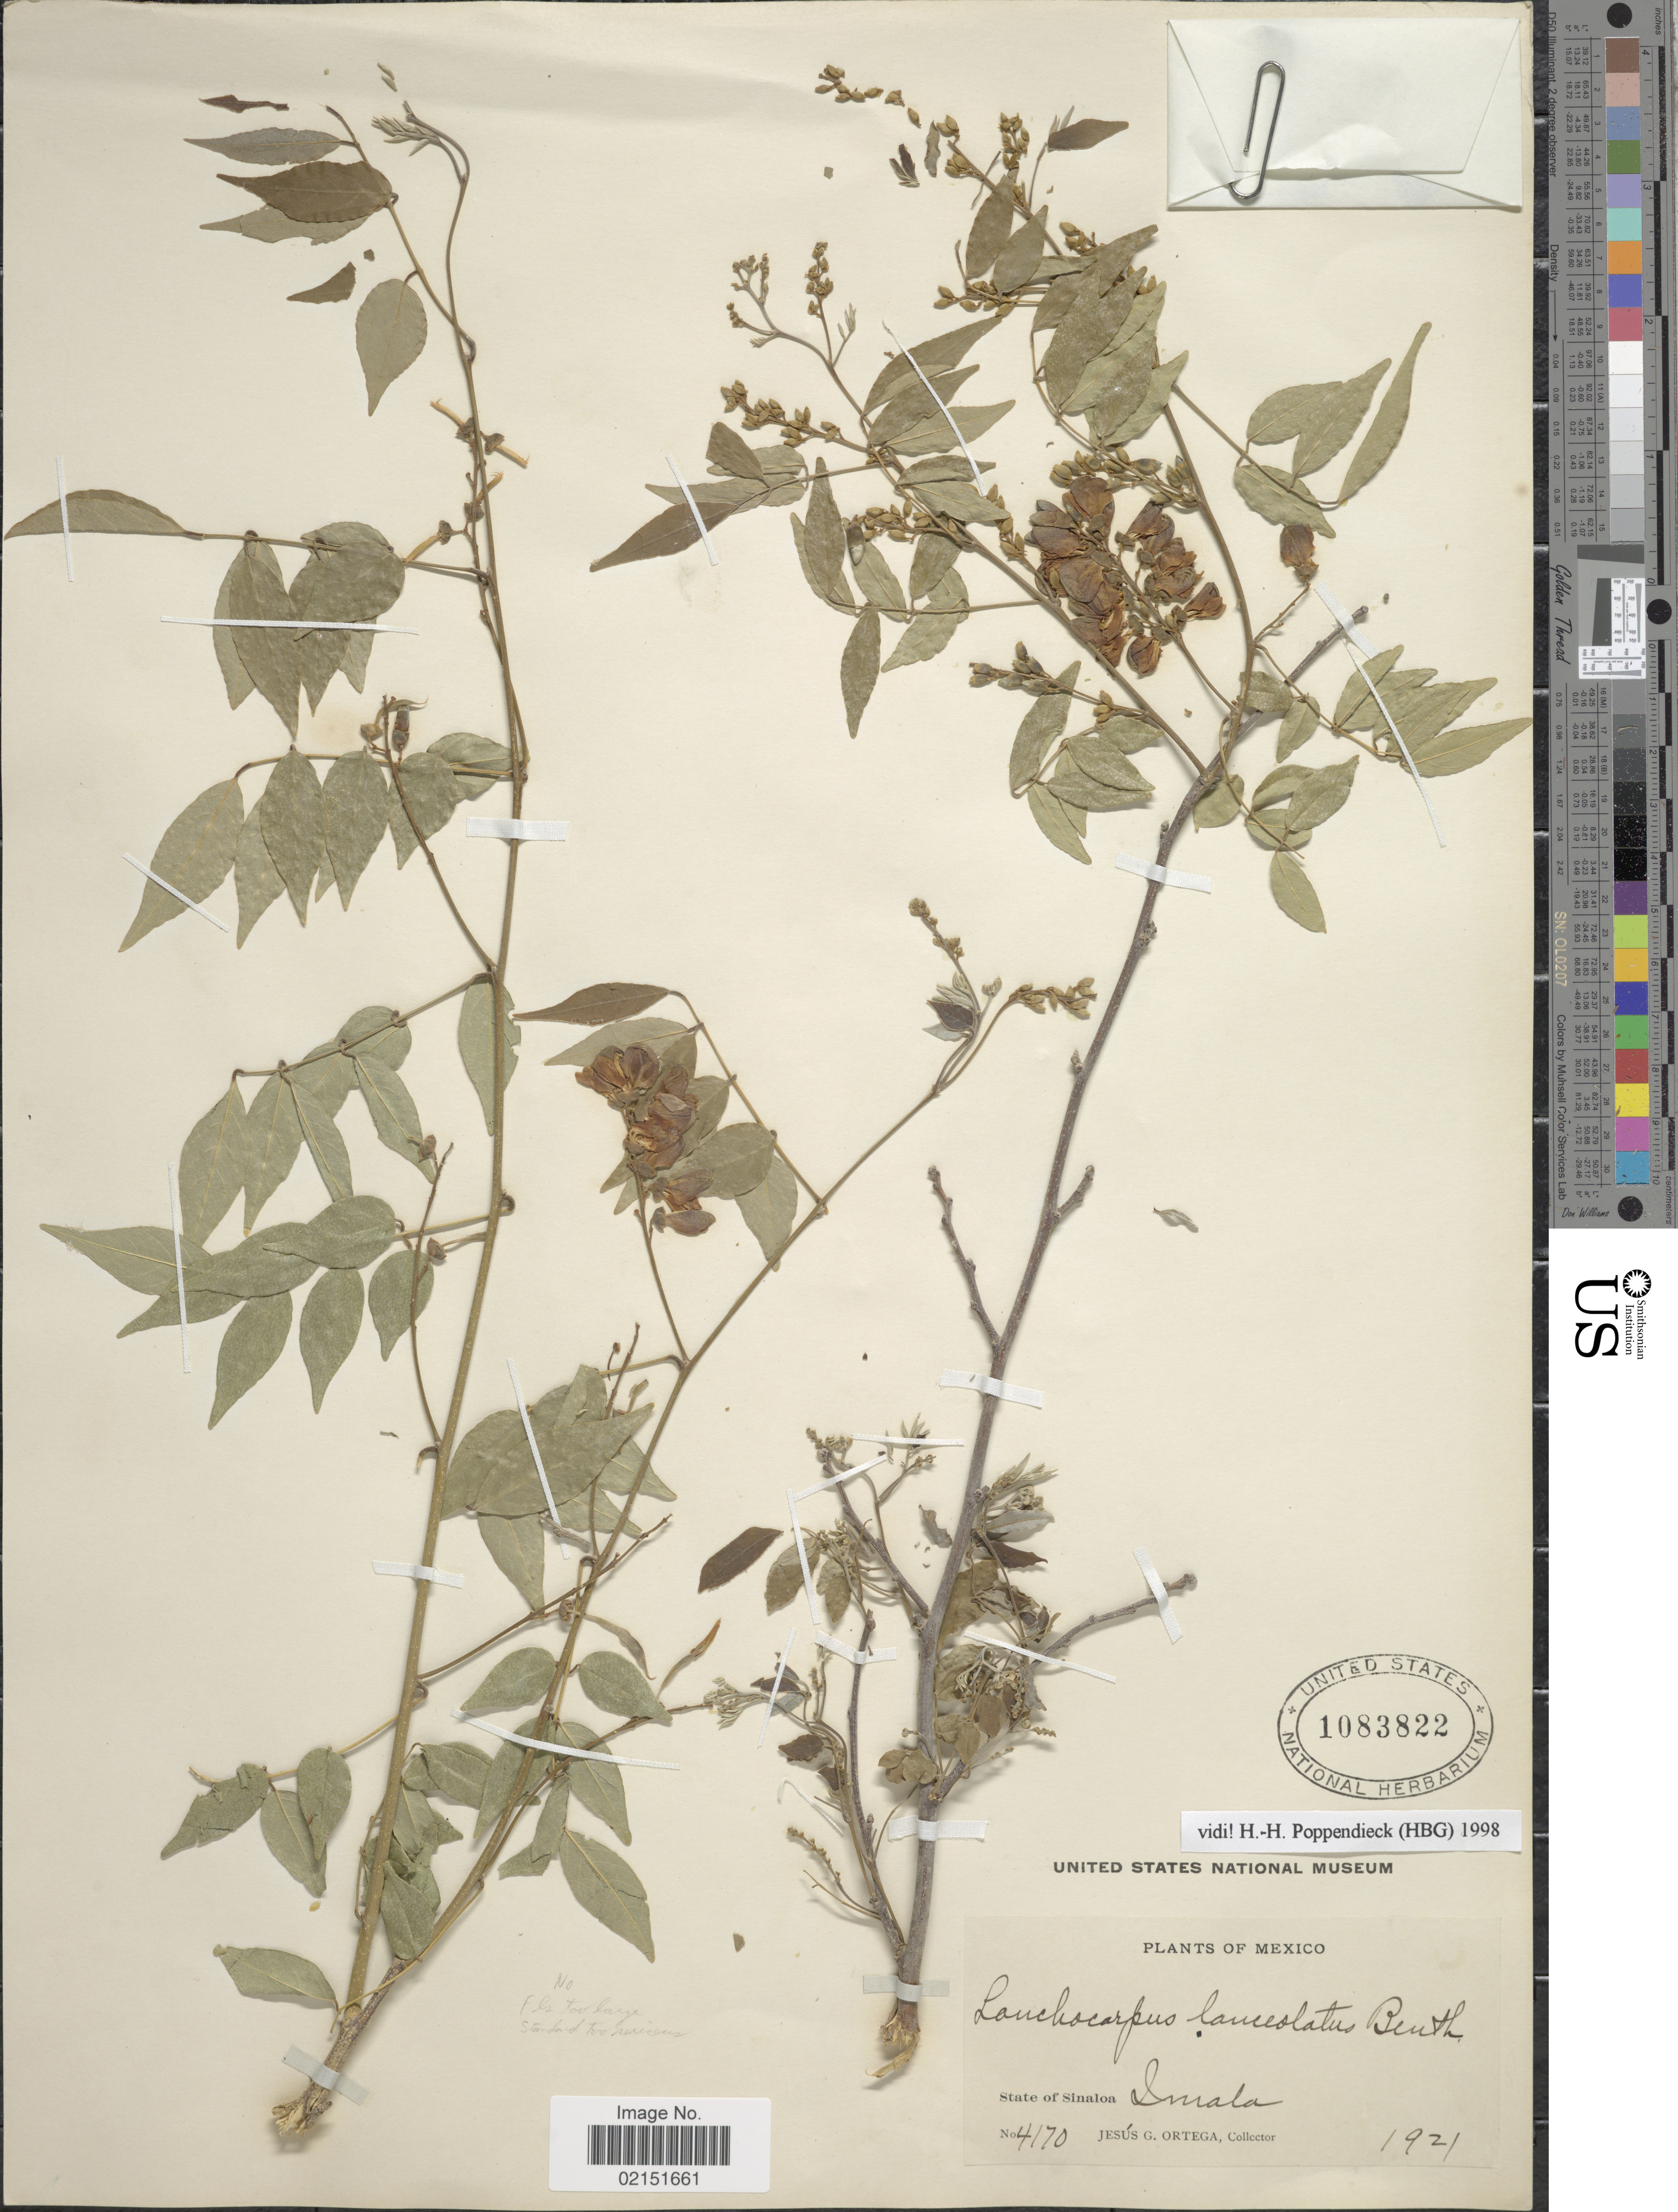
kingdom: Plantae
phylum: Tracheophyta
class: Magnoliopsida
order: Fabales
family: Fabaceae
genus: Lonchocarpus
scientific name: Lonchocarpus lanceolatus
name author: Benth.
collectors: J. Ortega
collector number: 4170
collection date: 1921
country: Mexico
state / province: Sinaloa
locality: State of Sinaloa. Imala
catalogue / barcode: US 1083822